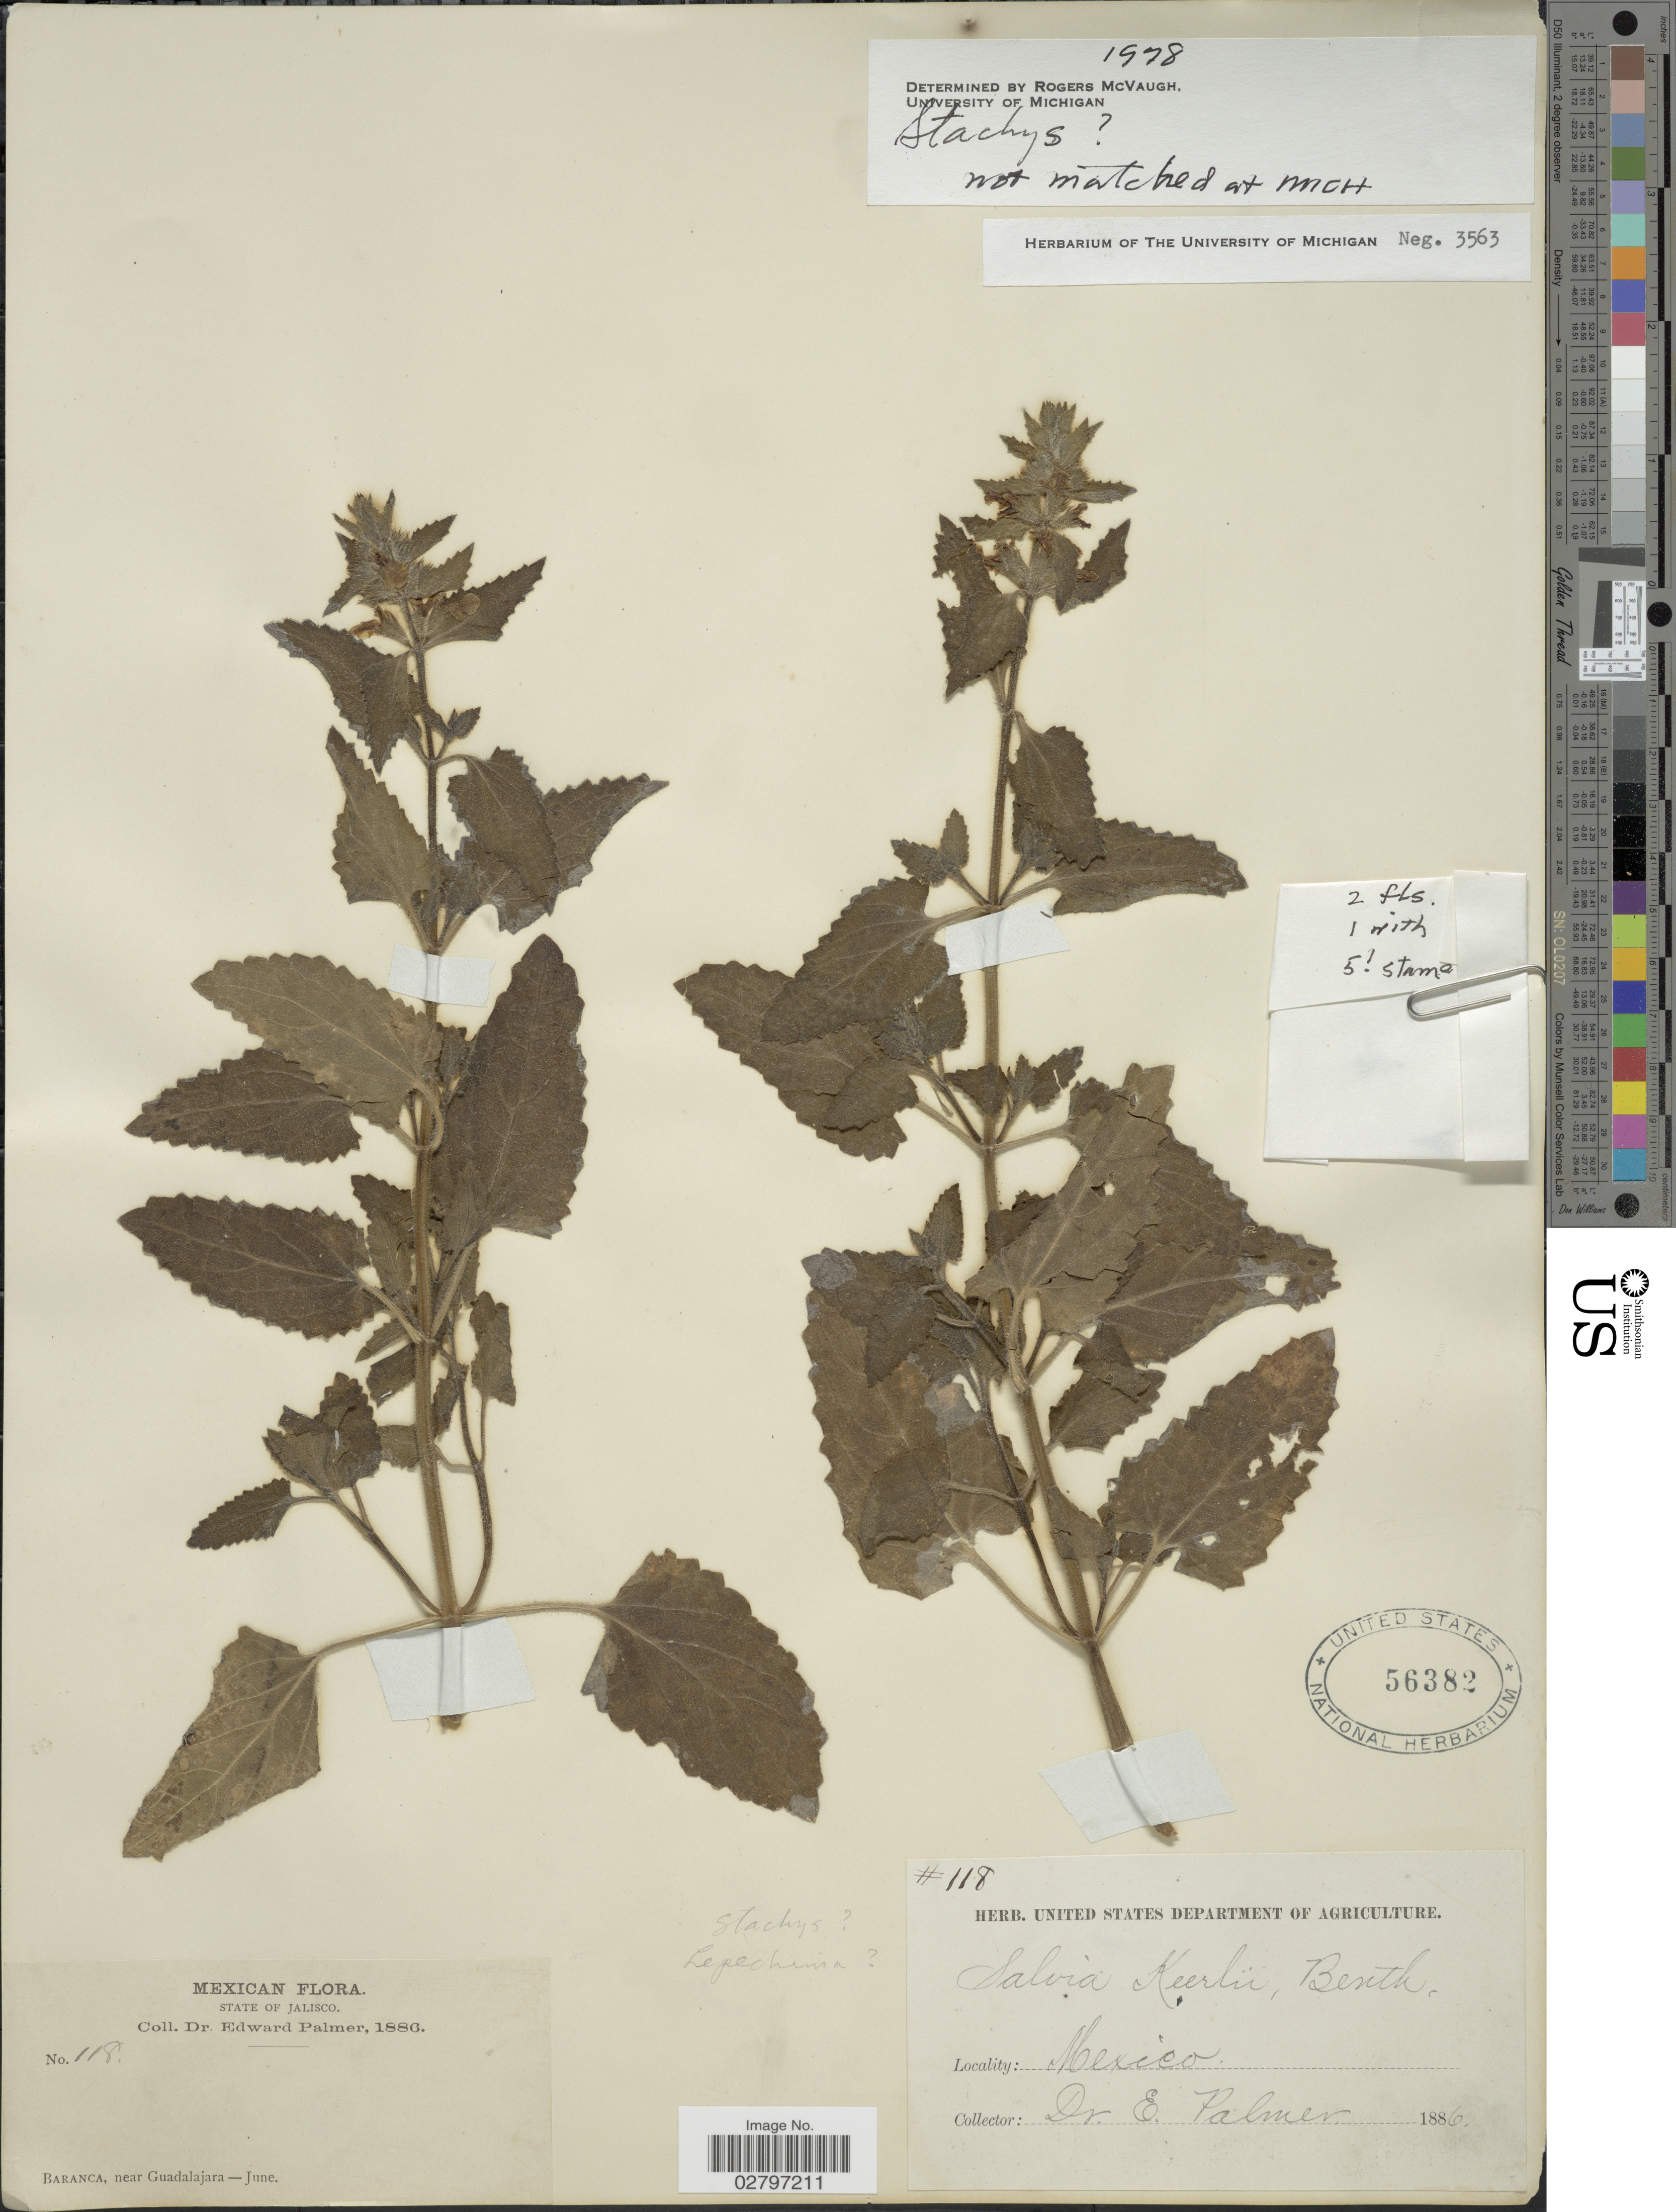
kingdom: Plantae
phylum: Tracheophyta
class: Magnoliopsida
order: Lamiales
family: Lamiaceae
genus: Stachys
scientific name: Stachys sp.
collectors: E. Palmer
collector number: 118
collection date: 1886-06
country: Mexico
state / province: Jalisco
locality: Baranca, near Guadalajara.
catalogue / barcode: US 56382